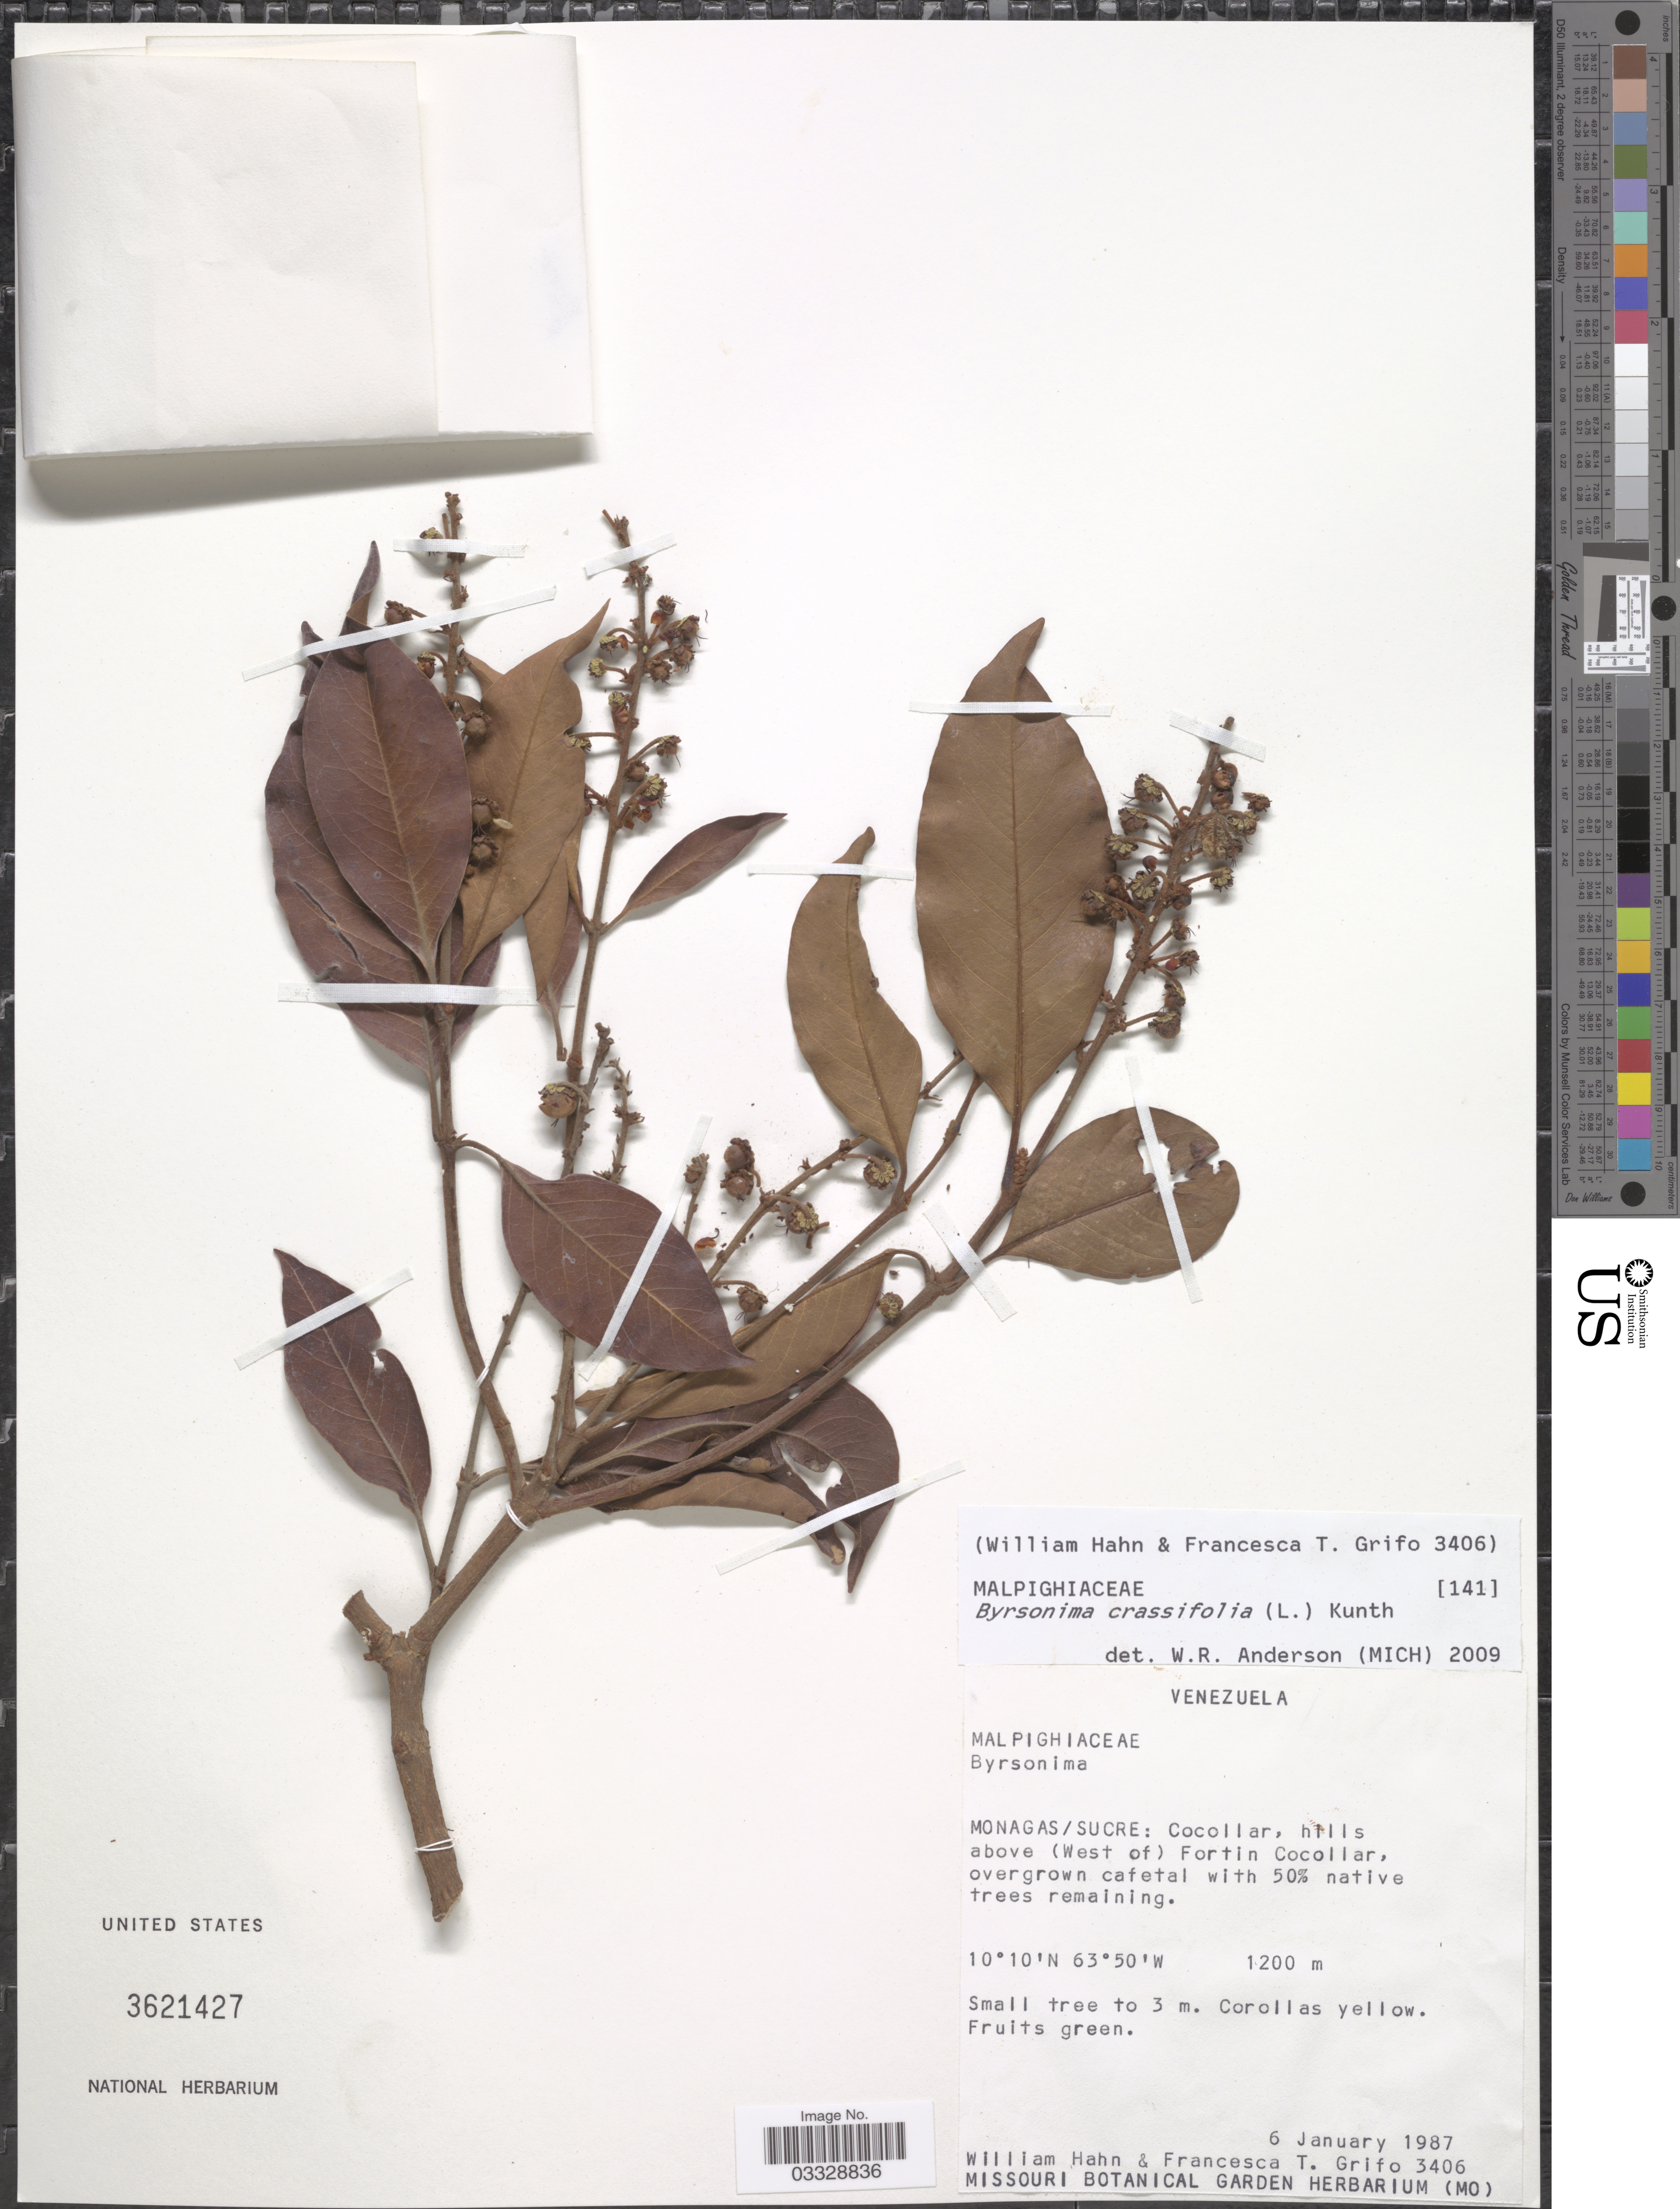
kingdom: Plantae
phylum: Tracheophyta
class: Magnoliopsida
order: Malpighiales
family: Malpighiaceae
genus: Byrsonima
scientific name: Byrsonima crassifolia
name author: (L.) Kunth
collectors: W. J. Hahn & F. Grifo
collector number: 3406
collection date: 1987-01-06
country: Venezuela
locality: Monagas/Sucre: Cocollar, hills above (West of) Fortin Cocollar.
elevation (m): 1200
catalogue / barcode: US 3621427